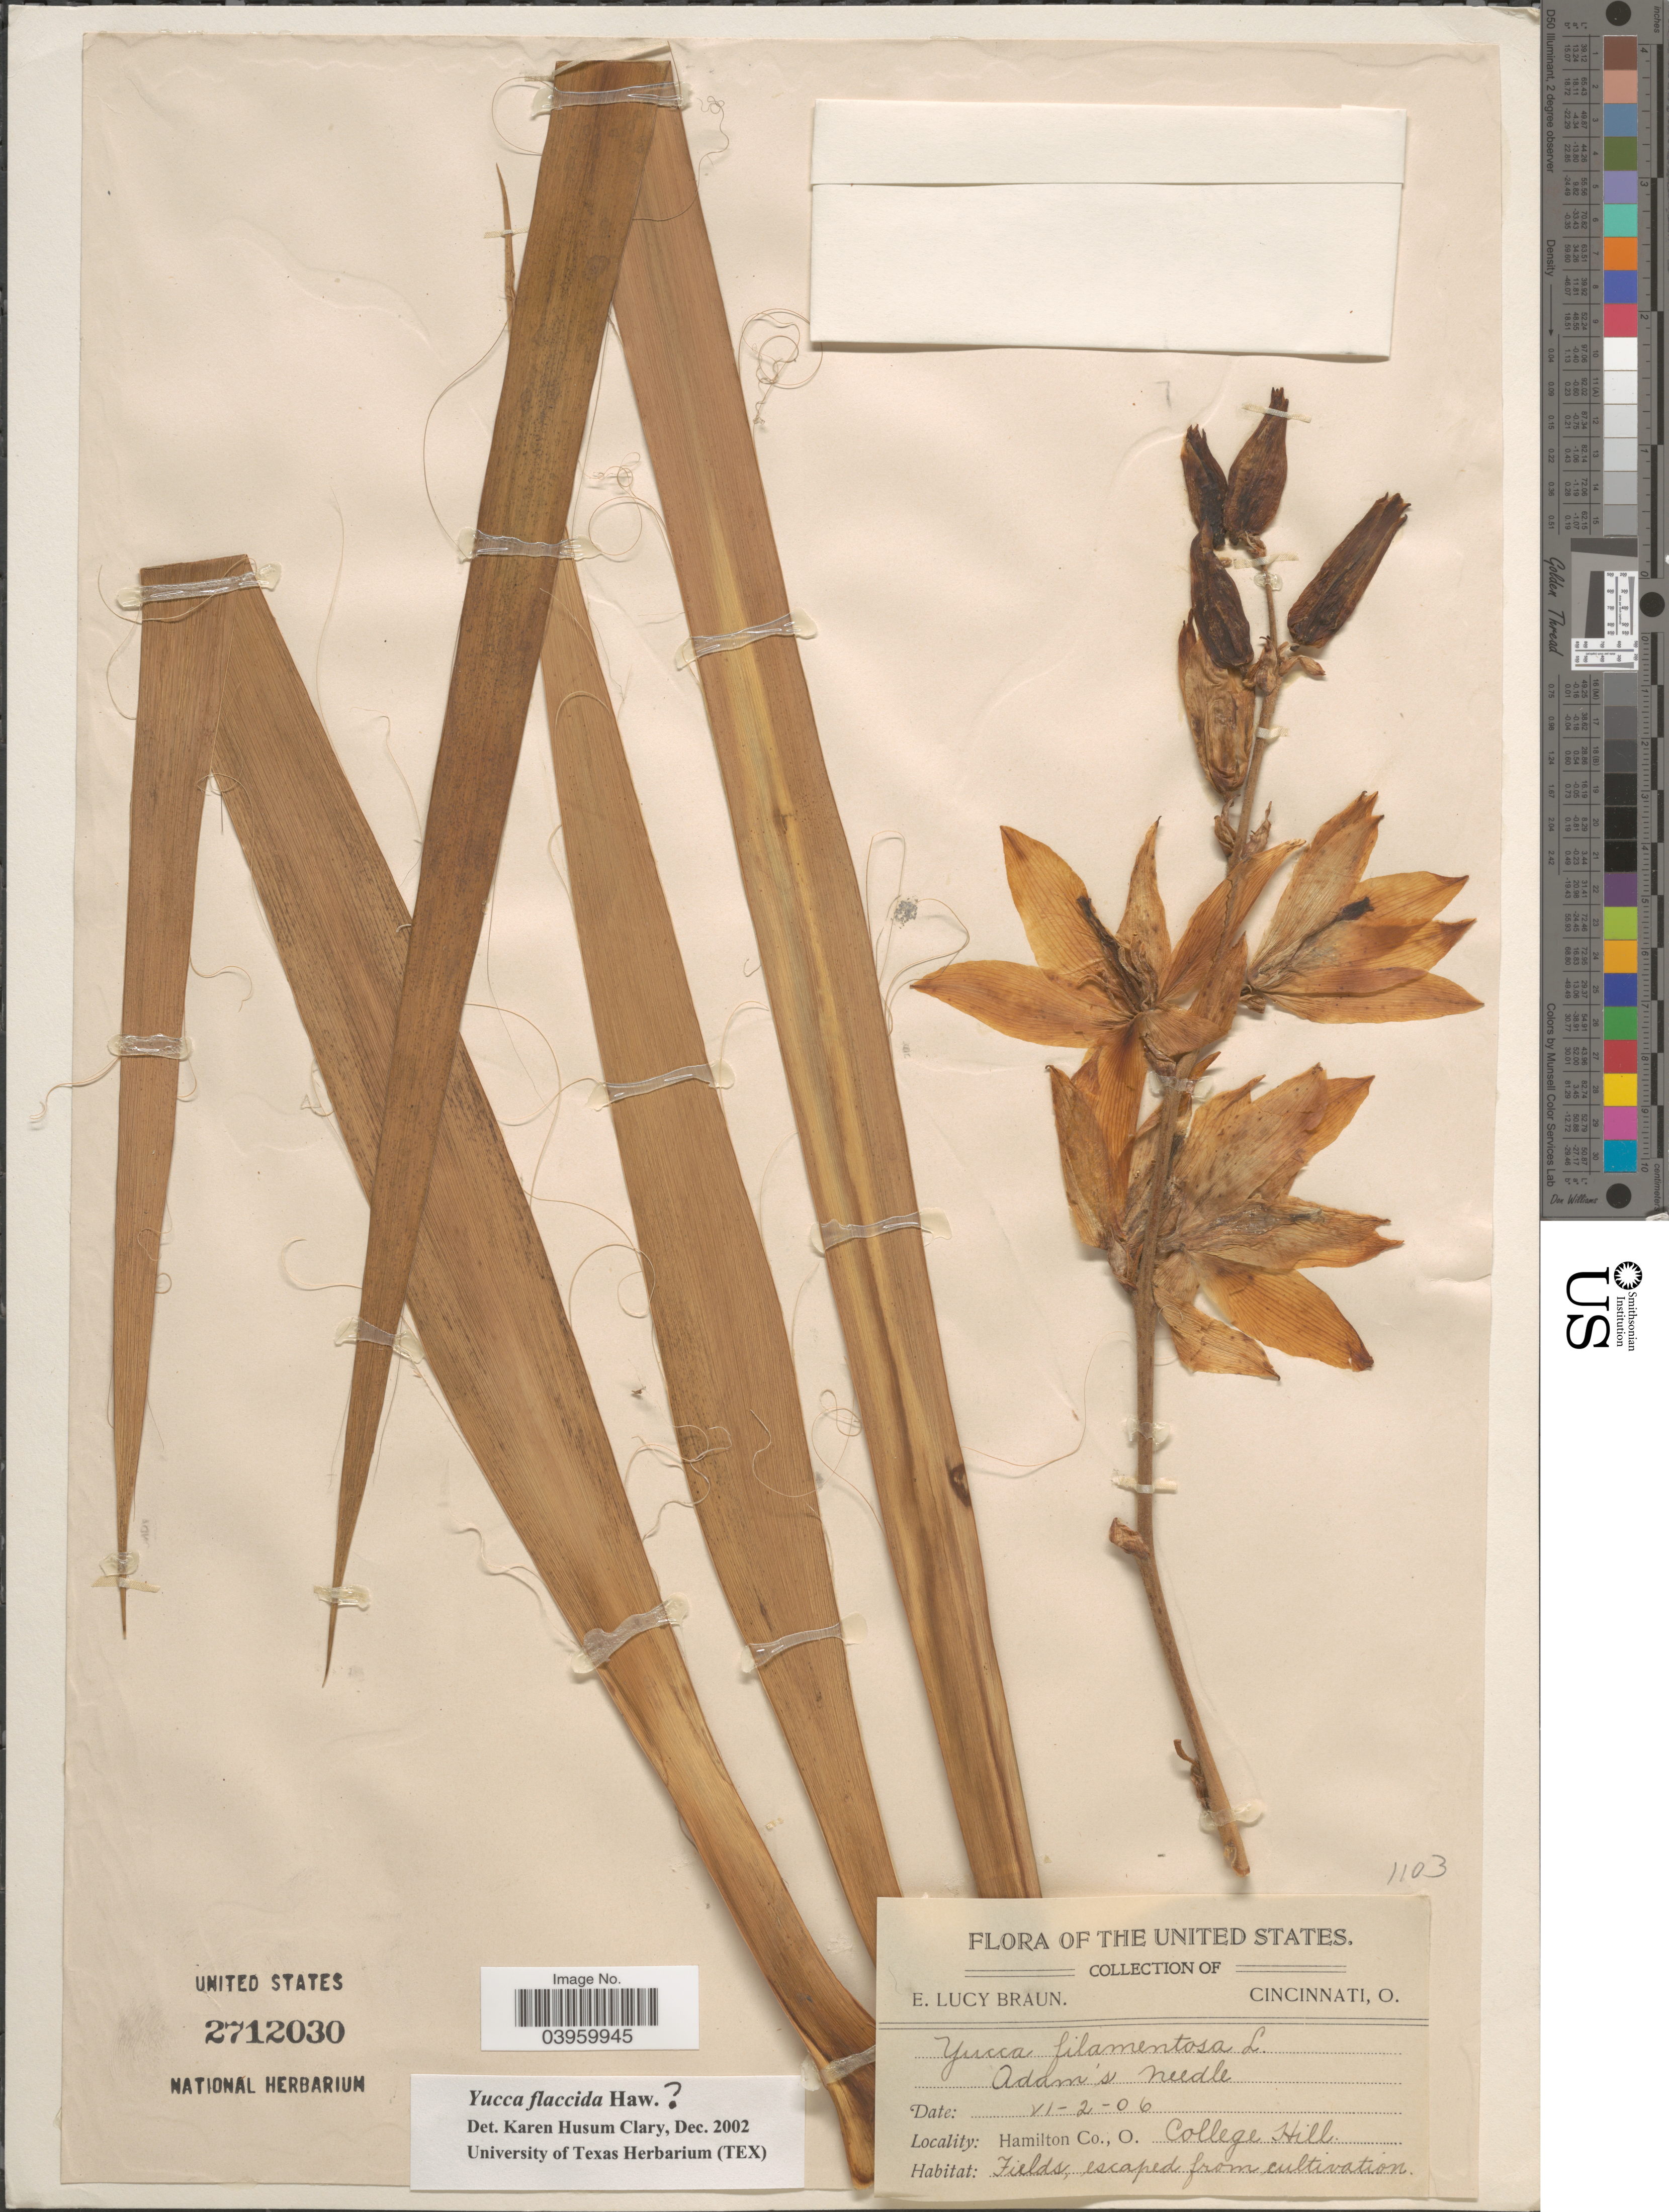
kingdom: Plantae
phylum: Tracheophyta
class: Liliopsida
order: Asparagales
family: Asparagaceae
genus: Yucca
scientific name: Yucca flaccida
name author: Haw.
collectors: E. L. Braun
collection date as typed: Transcribed d/m/y: 2/6/6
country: United States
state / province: Ohio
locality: Adam's Needle. Hamilton Co, College Hill.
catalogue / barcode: US 2712030